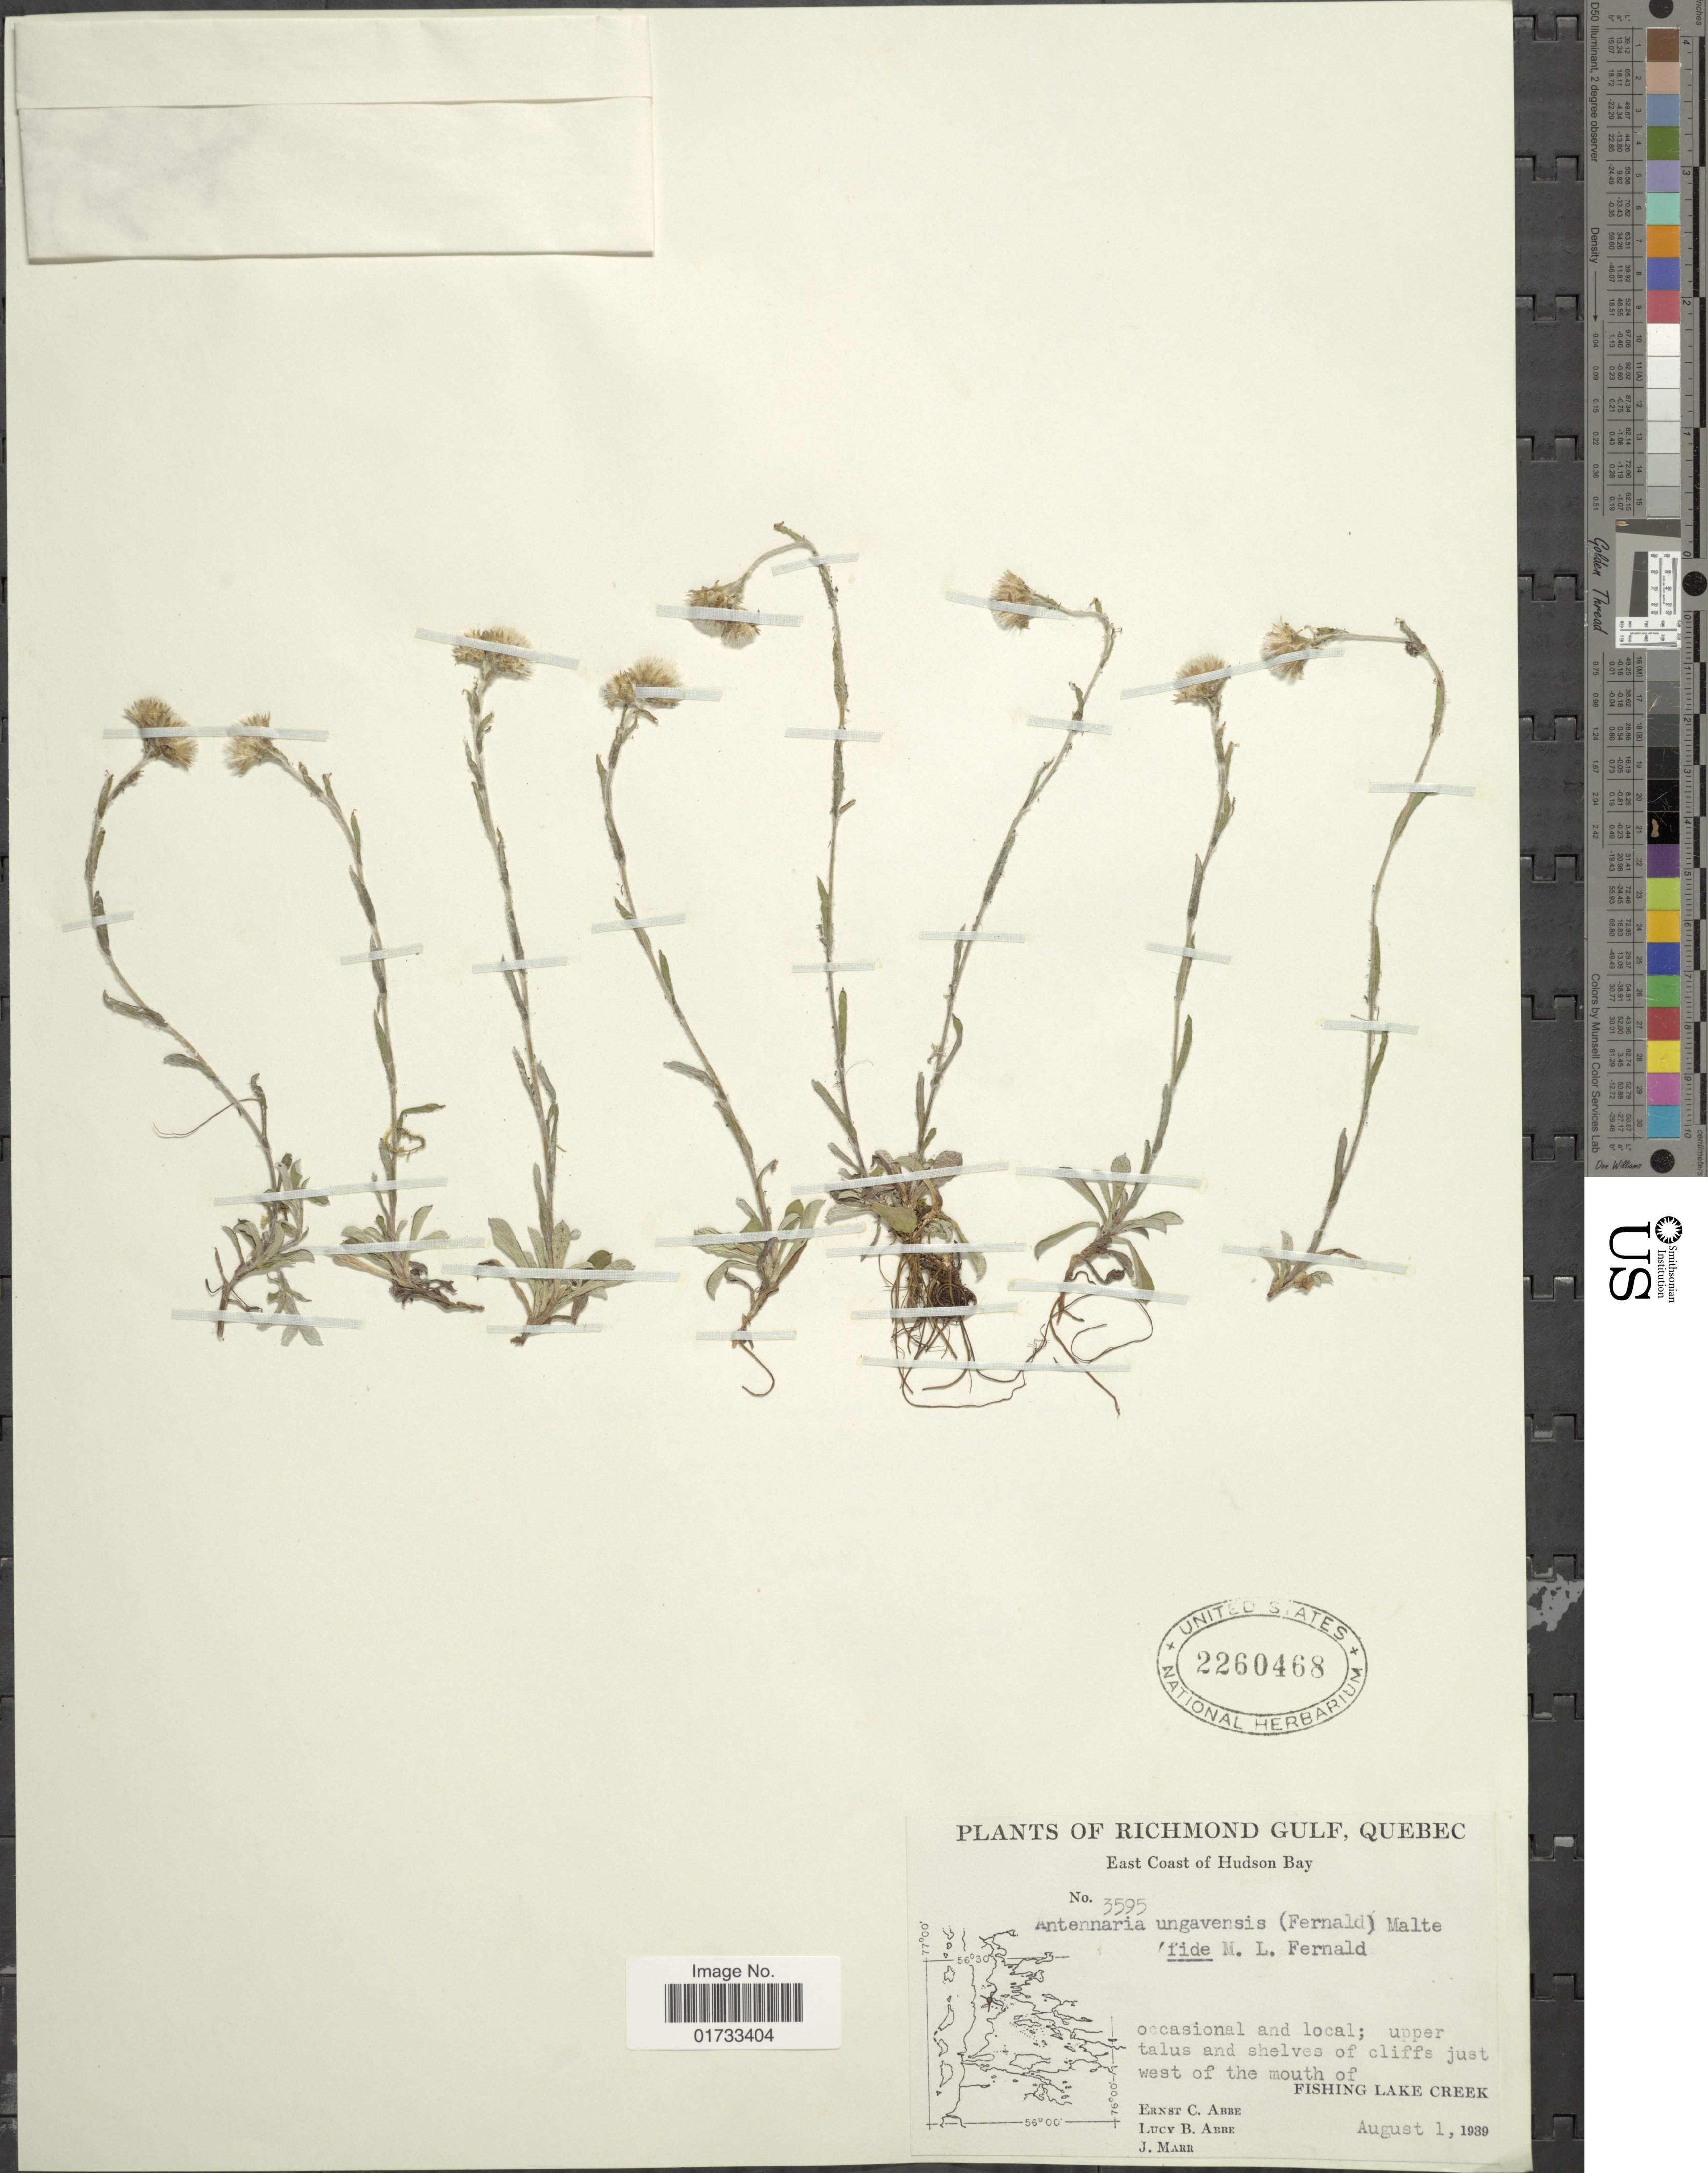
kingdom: Plantae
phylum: Tracheophyta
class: Magnoliopsida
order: Asterales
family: Asteraceae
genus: Antennaria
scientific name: Antennaria ungavensis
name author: (Fernald) Malte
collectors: E. C. Abbe, L. B. Abbe & J. Marr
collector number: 3595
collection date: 1939-08-01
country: Canada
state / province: Quebec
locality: Richmond Gulf. East Coast of Hudson Bay, upper talus and shelves cliffs just west of the mouth of Fishing Lake Creek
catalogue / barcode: US 2260468